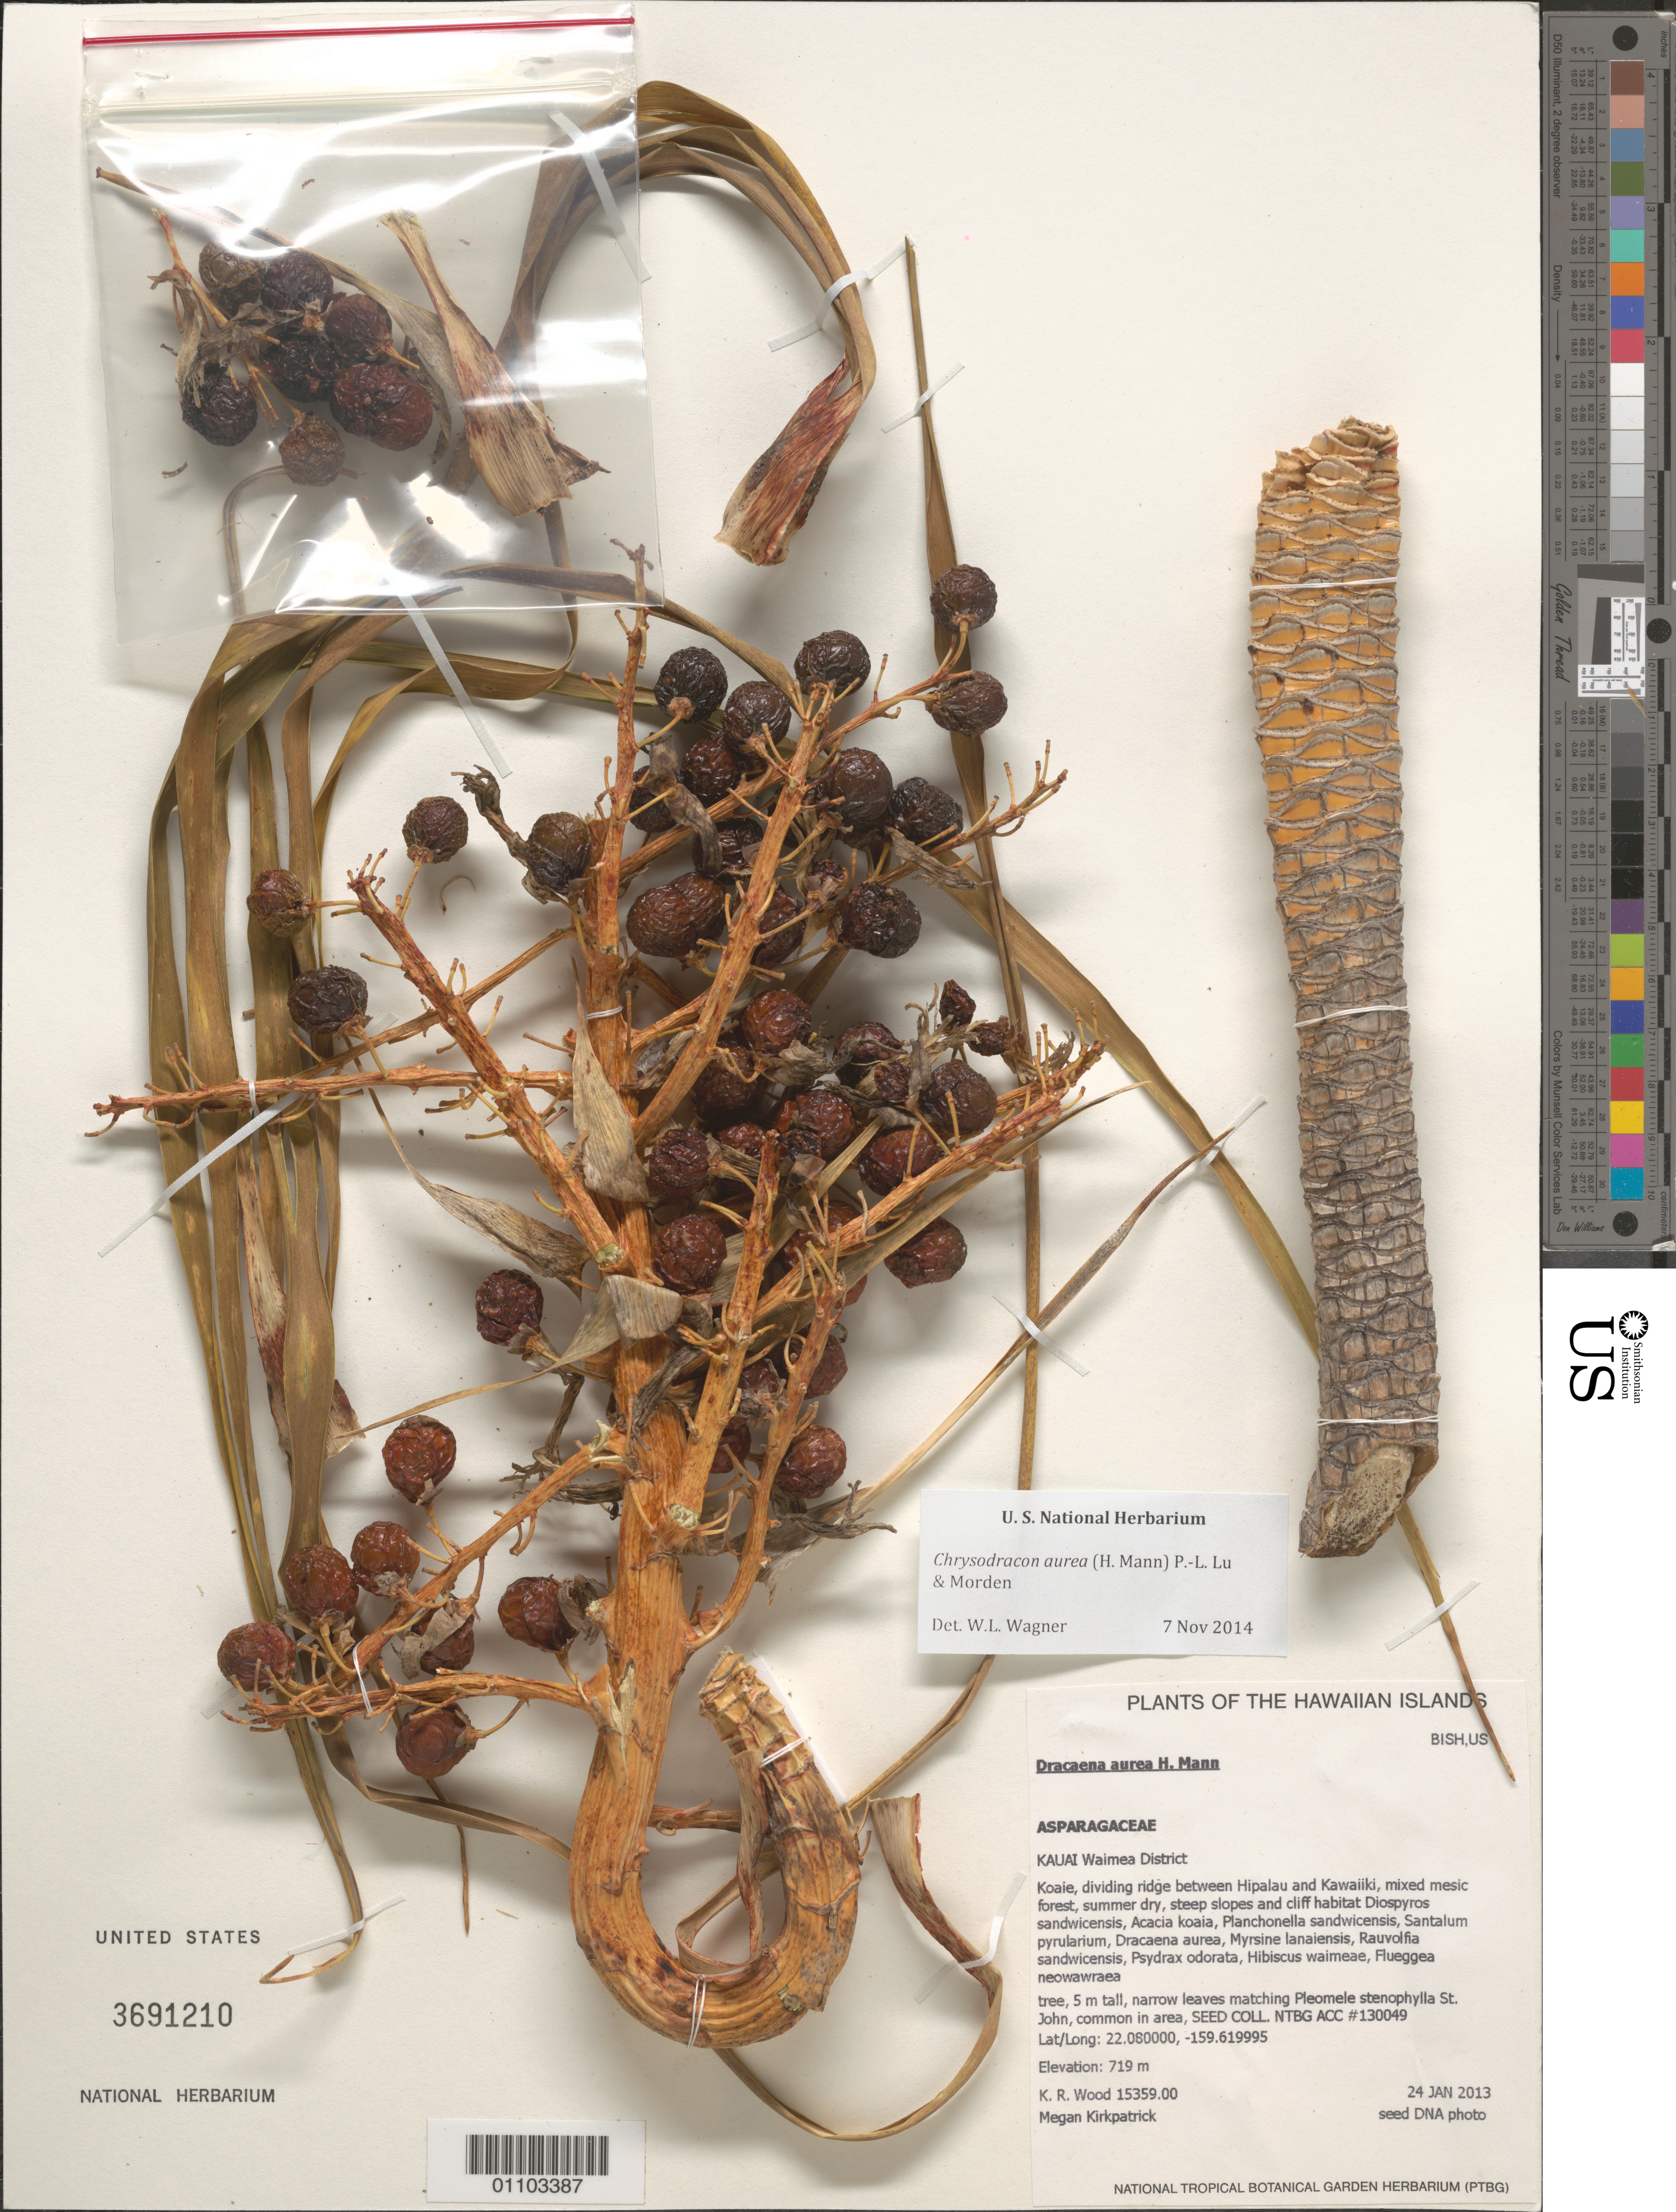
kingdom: Plantae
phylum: Tracheophyta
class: Liliopsida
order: Asparagales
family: Asparagaceae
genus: Dracaena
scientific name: Dracaena halemanuensis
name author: Jankalski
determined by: Wagner, W. L., (BOT), Smithsonian Institution - National Museum of Natural History (UNITED STATES)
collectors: K. R. Wood & M. Kirkpatrick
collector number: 15359.00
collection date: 2013-01-24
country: United States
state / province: Hawaii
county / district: Kauai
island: Kaua'i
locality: Waimea District, Koaie, dividing ridge between Hipalau and Kawaiiki.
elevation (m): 719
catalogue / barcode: US 3691210